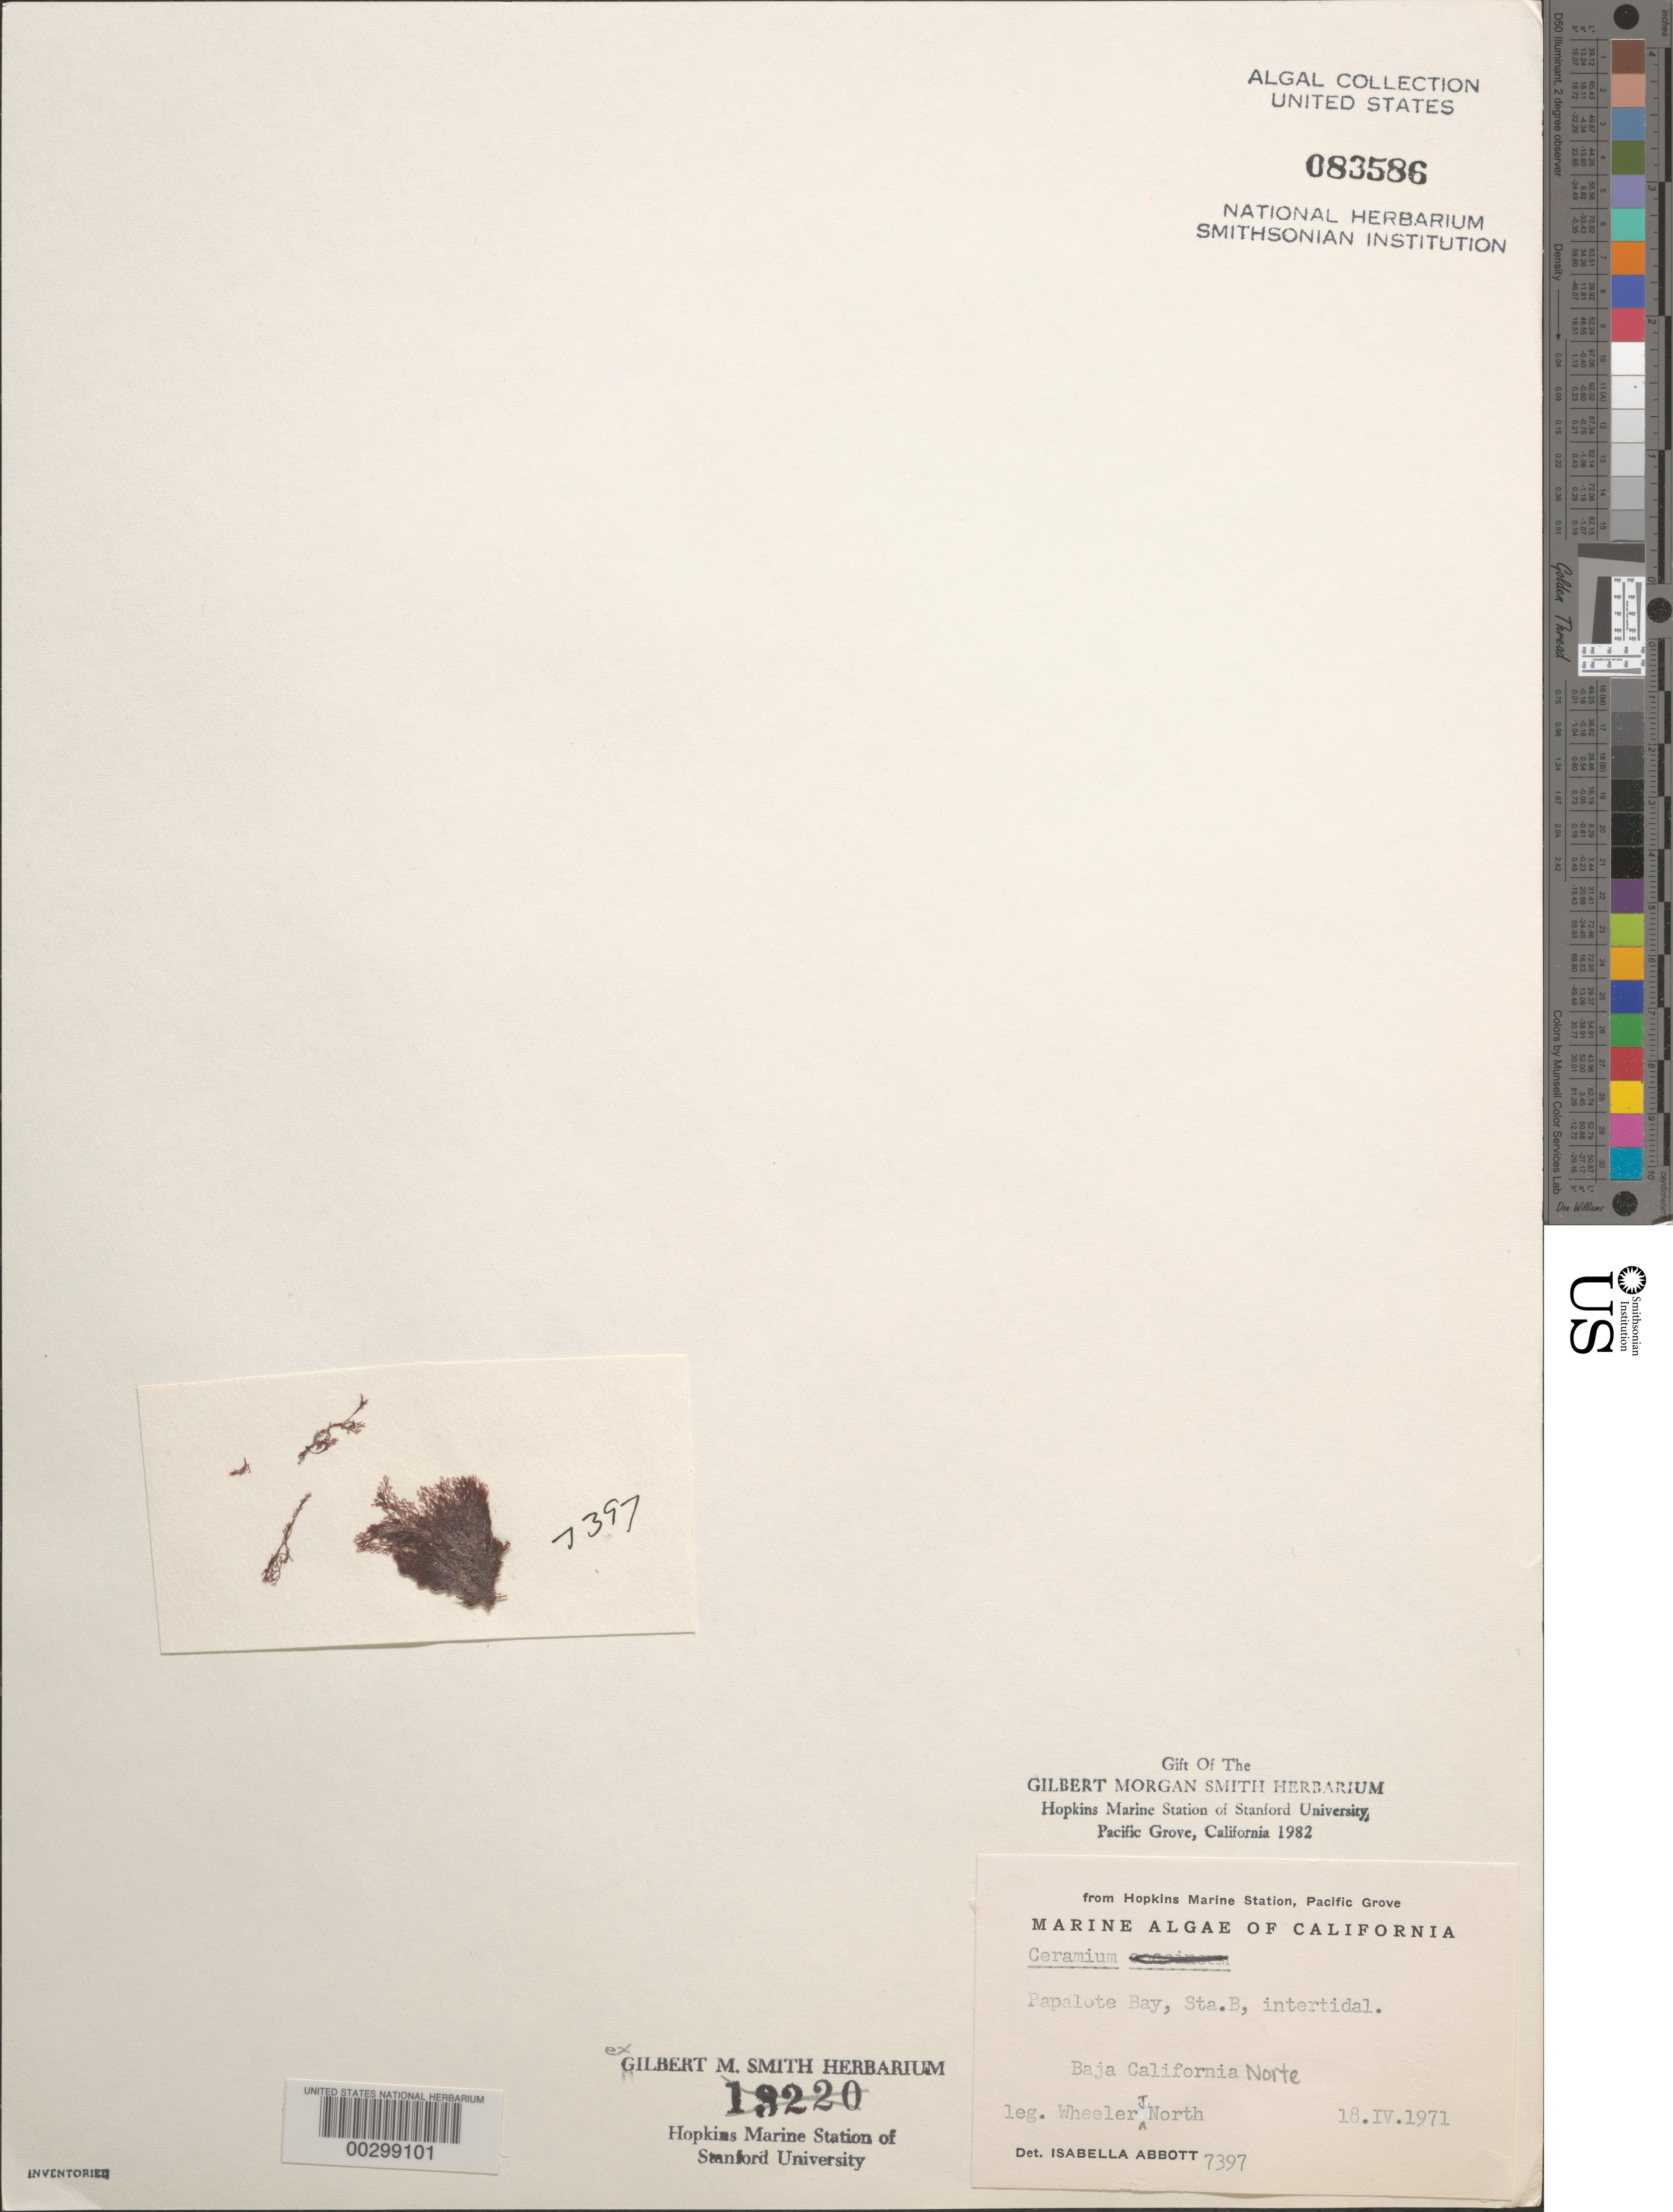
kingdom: Plantae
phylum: Rhodophyta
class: Florideophyceae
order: Ceramiales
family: Ceramiaceae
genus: Ceramium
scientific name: Ceramium sp.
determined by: Abbott, Isabella A.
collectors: W. North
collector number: IAA 7397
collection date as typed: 18 Apr 1971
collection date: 1971-04-18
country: Mexico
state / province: Baja California Norte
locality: Papolote Bay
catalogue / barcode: US 83586